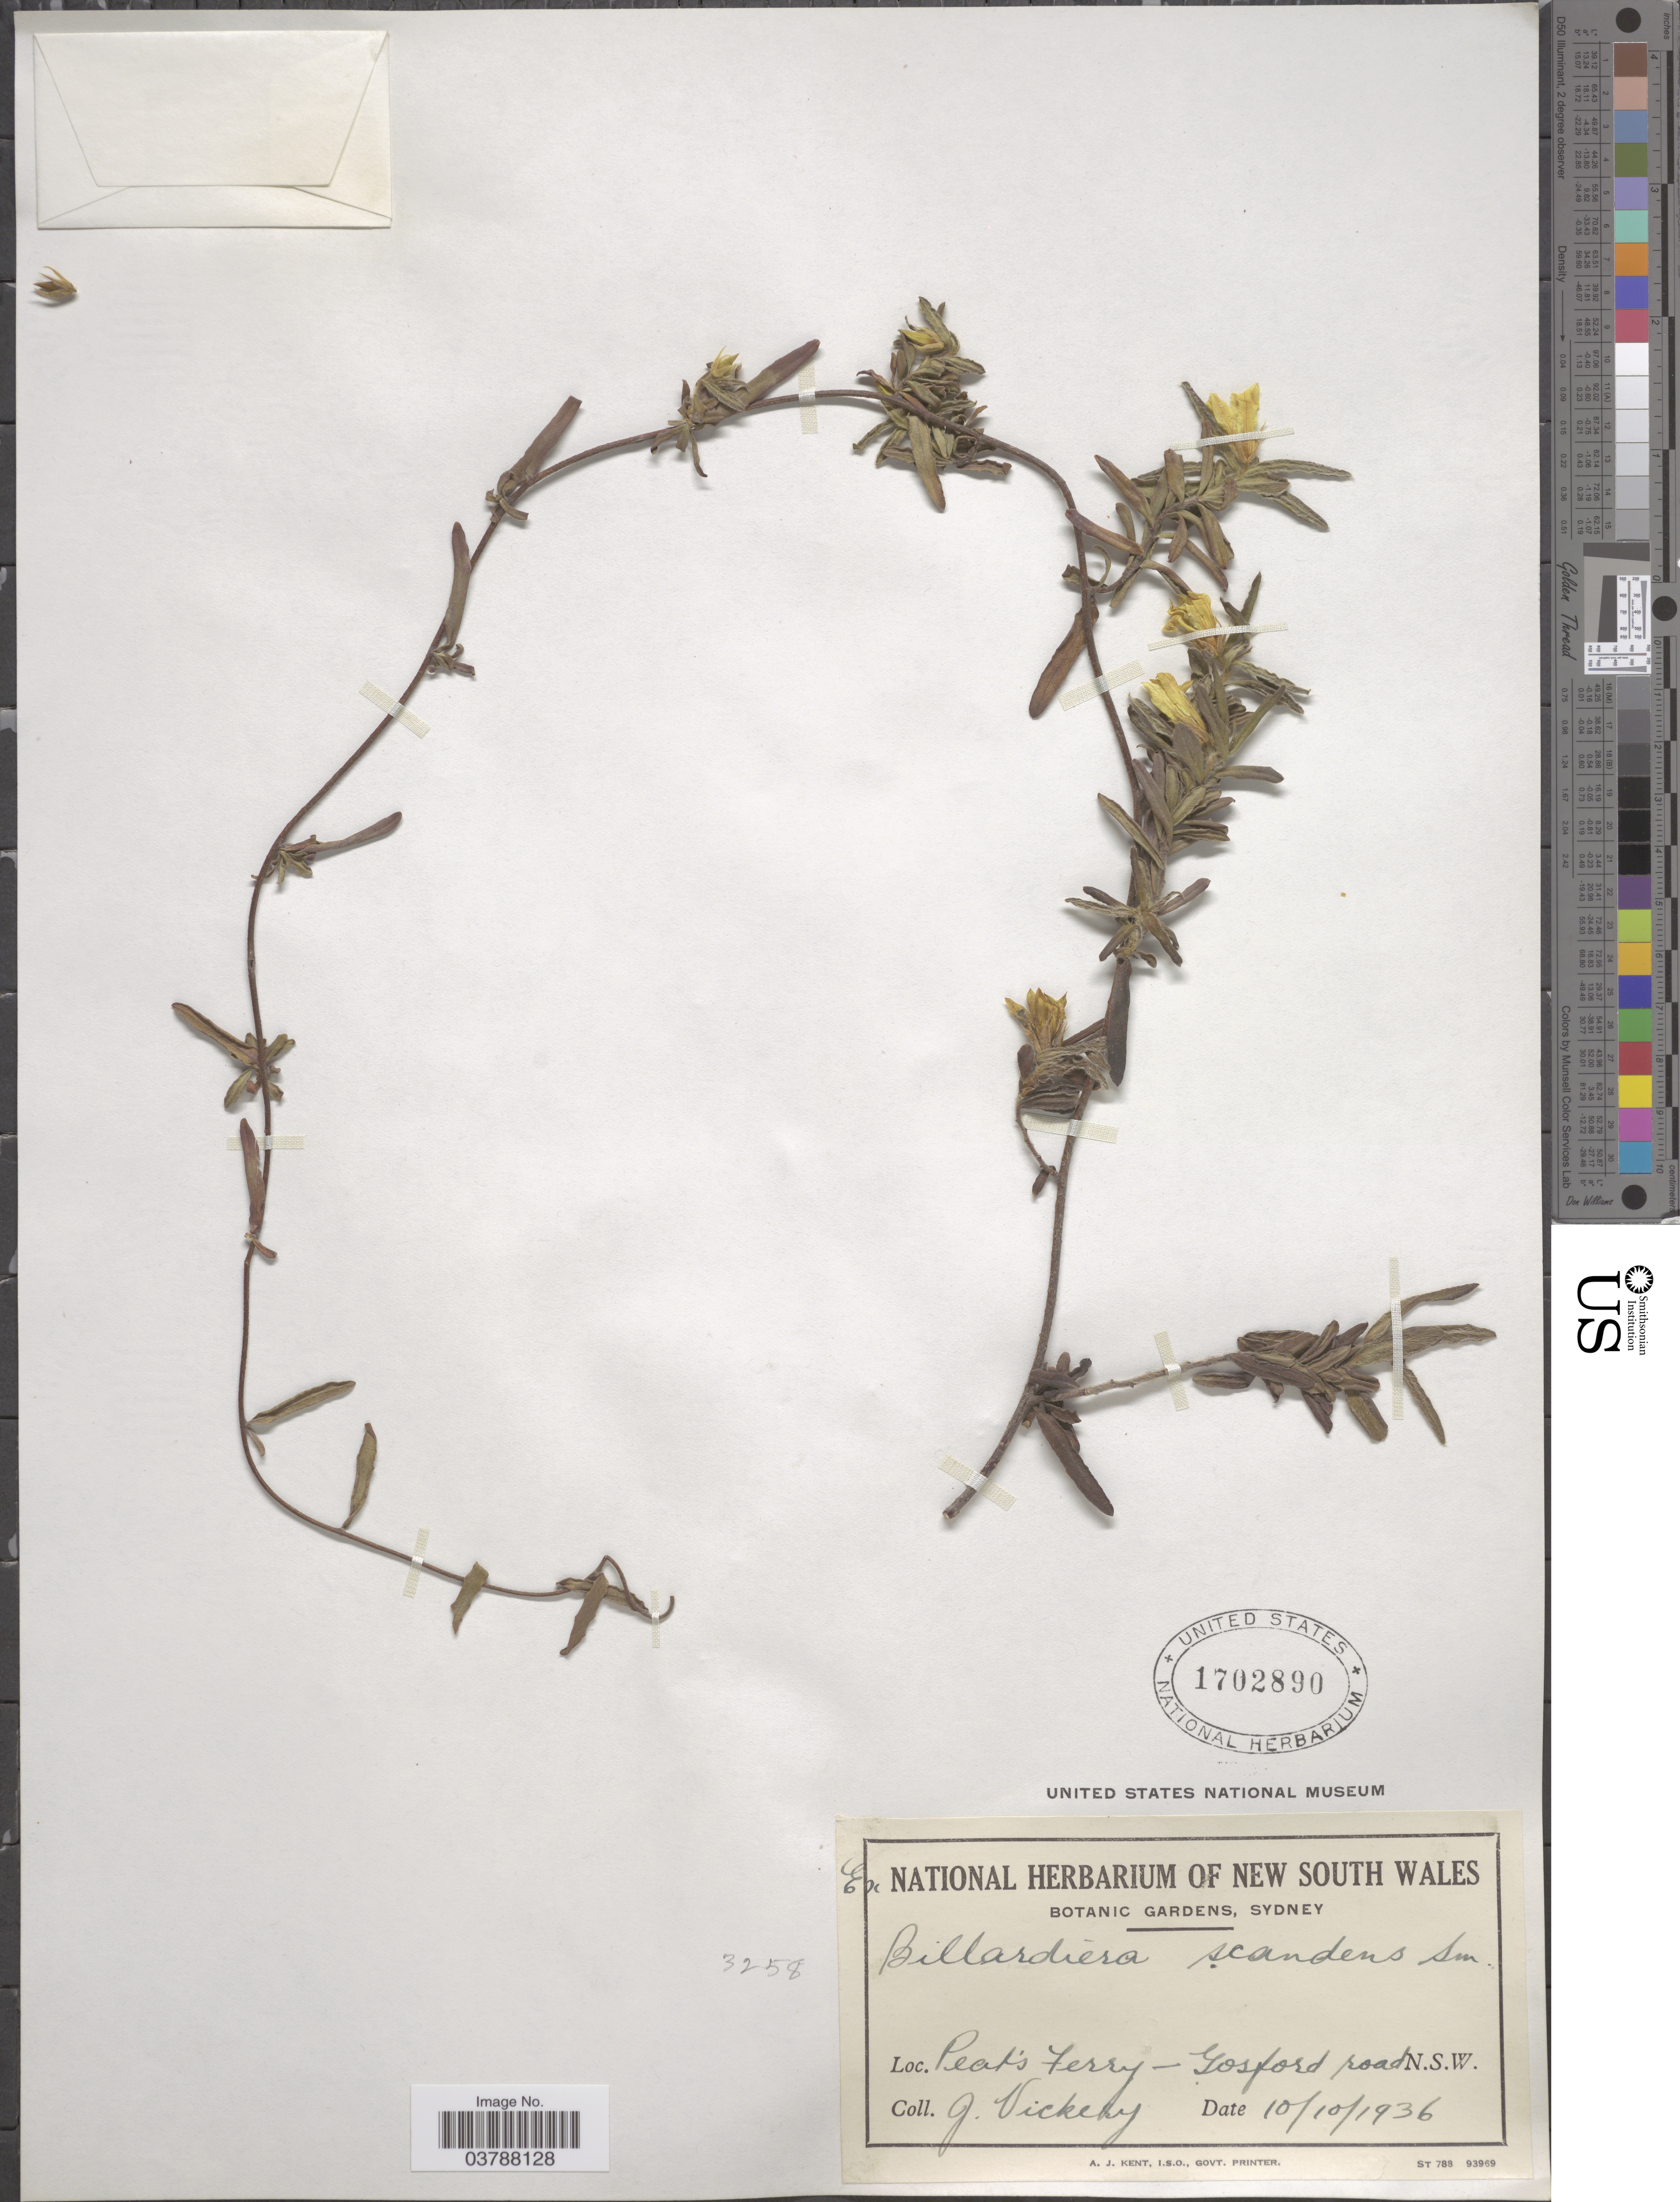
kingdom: Plantae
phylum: Tracheophyta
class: Magnoliopsida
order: Apiales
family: Pittosporaceae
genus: Billardiera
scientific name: Billardiera scandens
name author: Sm.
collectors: J. Vickery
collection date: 1936-10-10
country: Australia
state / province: New South Wales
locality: Peat's Ferry - Gosford road.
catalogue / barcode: US 1702890